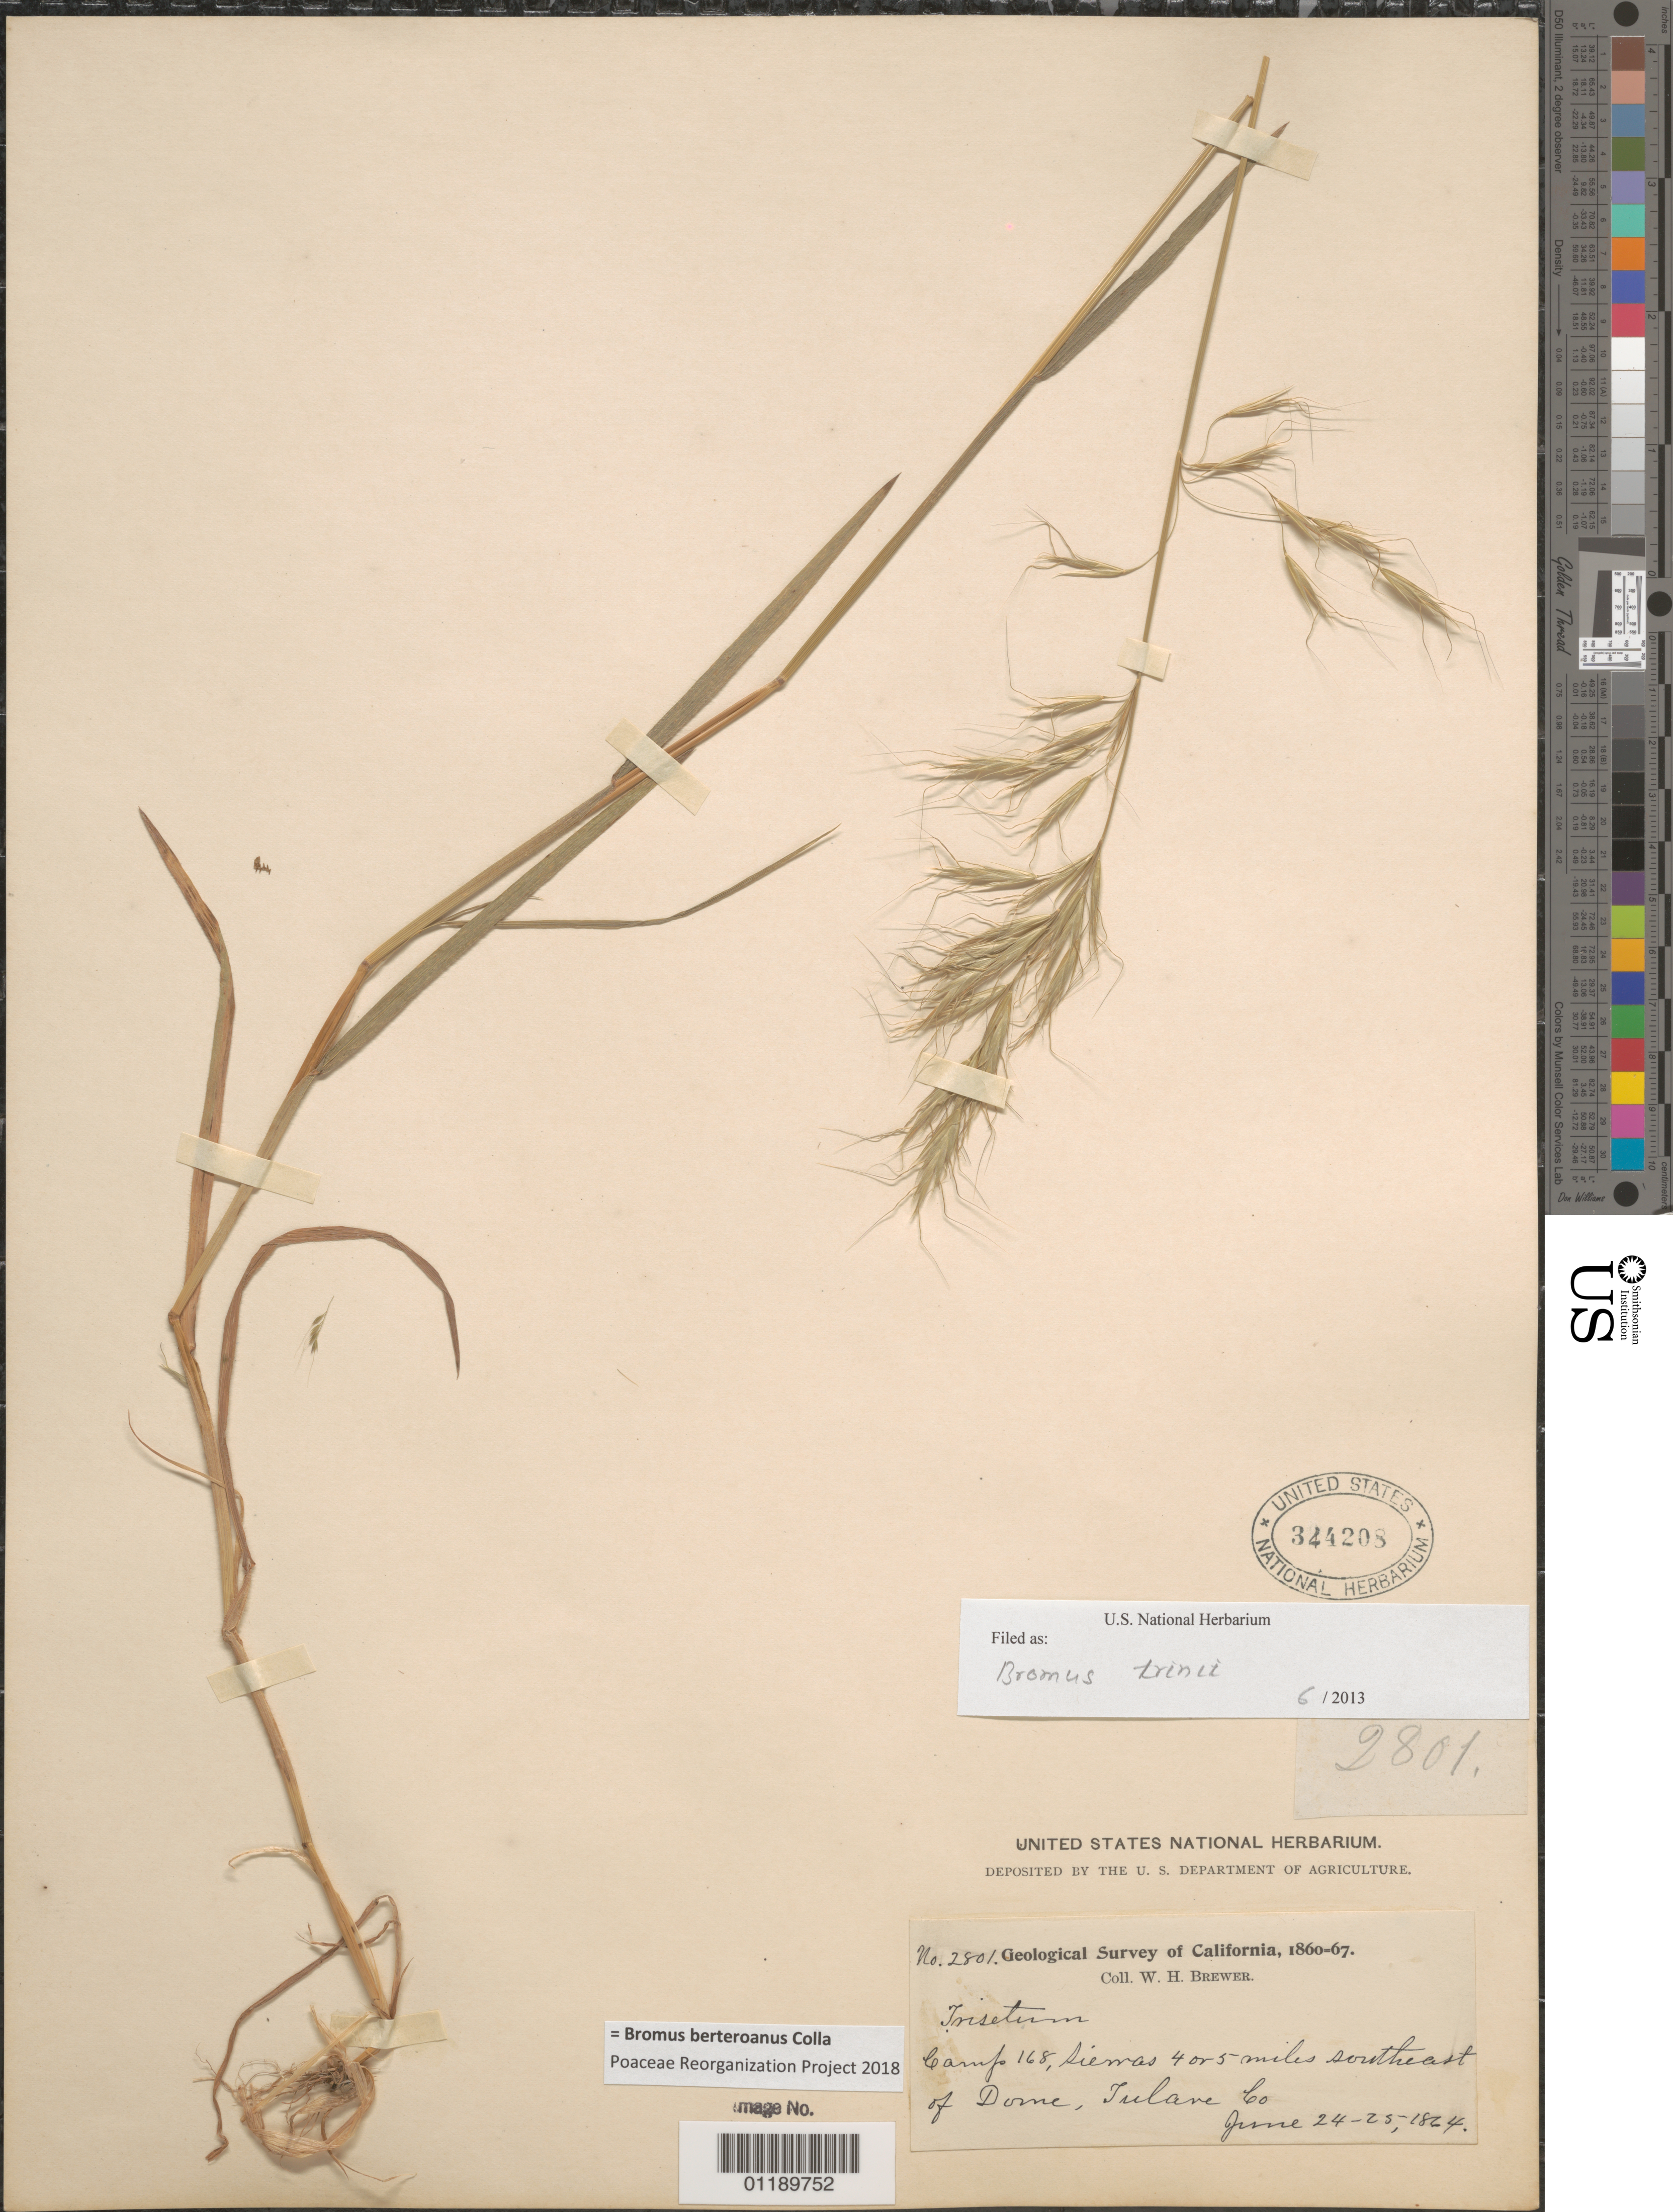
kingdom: Plantae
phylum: Tracheophyta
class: Liliopsida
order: Poales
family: Poaceae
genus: Bromus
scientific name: Bromus berteroanus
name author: Colla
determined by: Poaceae Reorganization Project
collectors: W. H. Brewer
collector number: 2801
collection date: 1864-06-24/1864-06-25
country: United States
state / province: California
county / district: Tulare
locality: Camp 168, Sierras 4 or 5 miles south east of Dome.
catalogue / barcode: US 344208